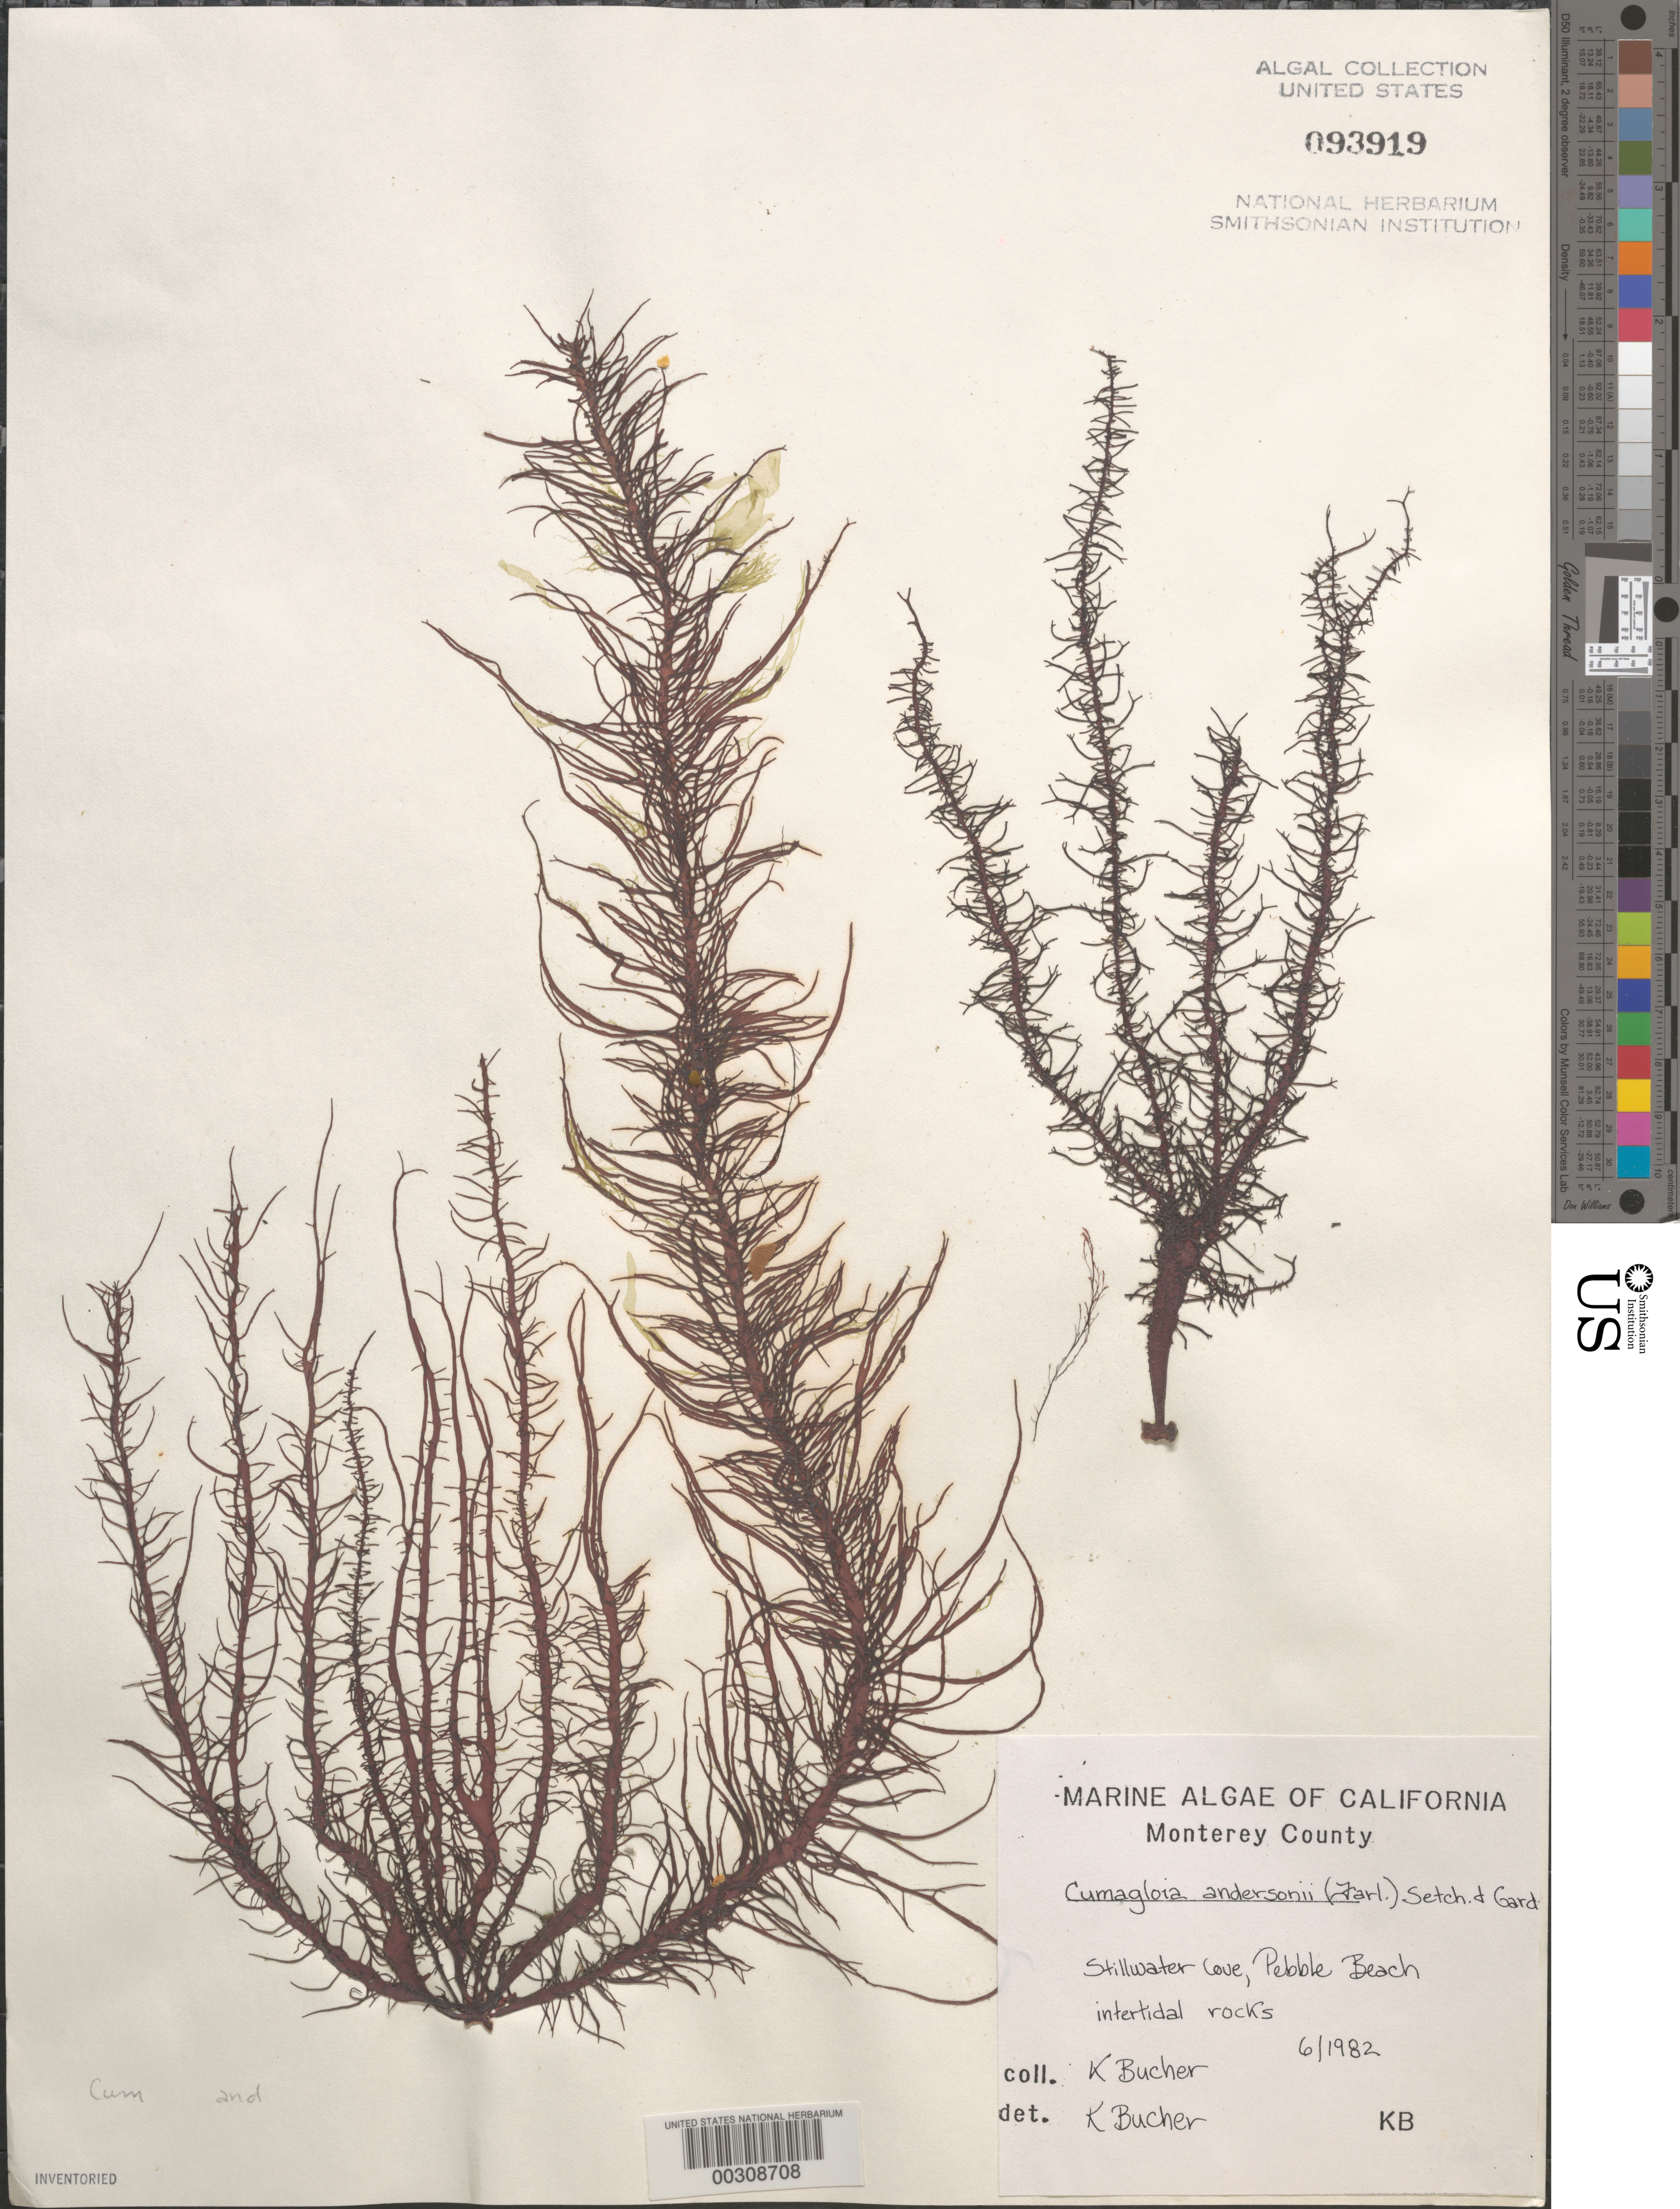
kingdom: Plantae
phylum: Rhodophyta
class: Florideophyceae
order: Nemaliales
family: Liagoraceae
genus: Cumagloia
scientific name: Cumagloia andersonii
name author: (Farl.) Setch. & N.L. Gardner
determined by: Bucher, Katina E.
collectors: K. E. Bucher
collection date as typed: Jun 1982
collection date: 1982-06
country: United States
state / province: California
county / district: Monterey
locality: Stillwater Cove, Pebble Beach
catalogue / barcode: US 93919